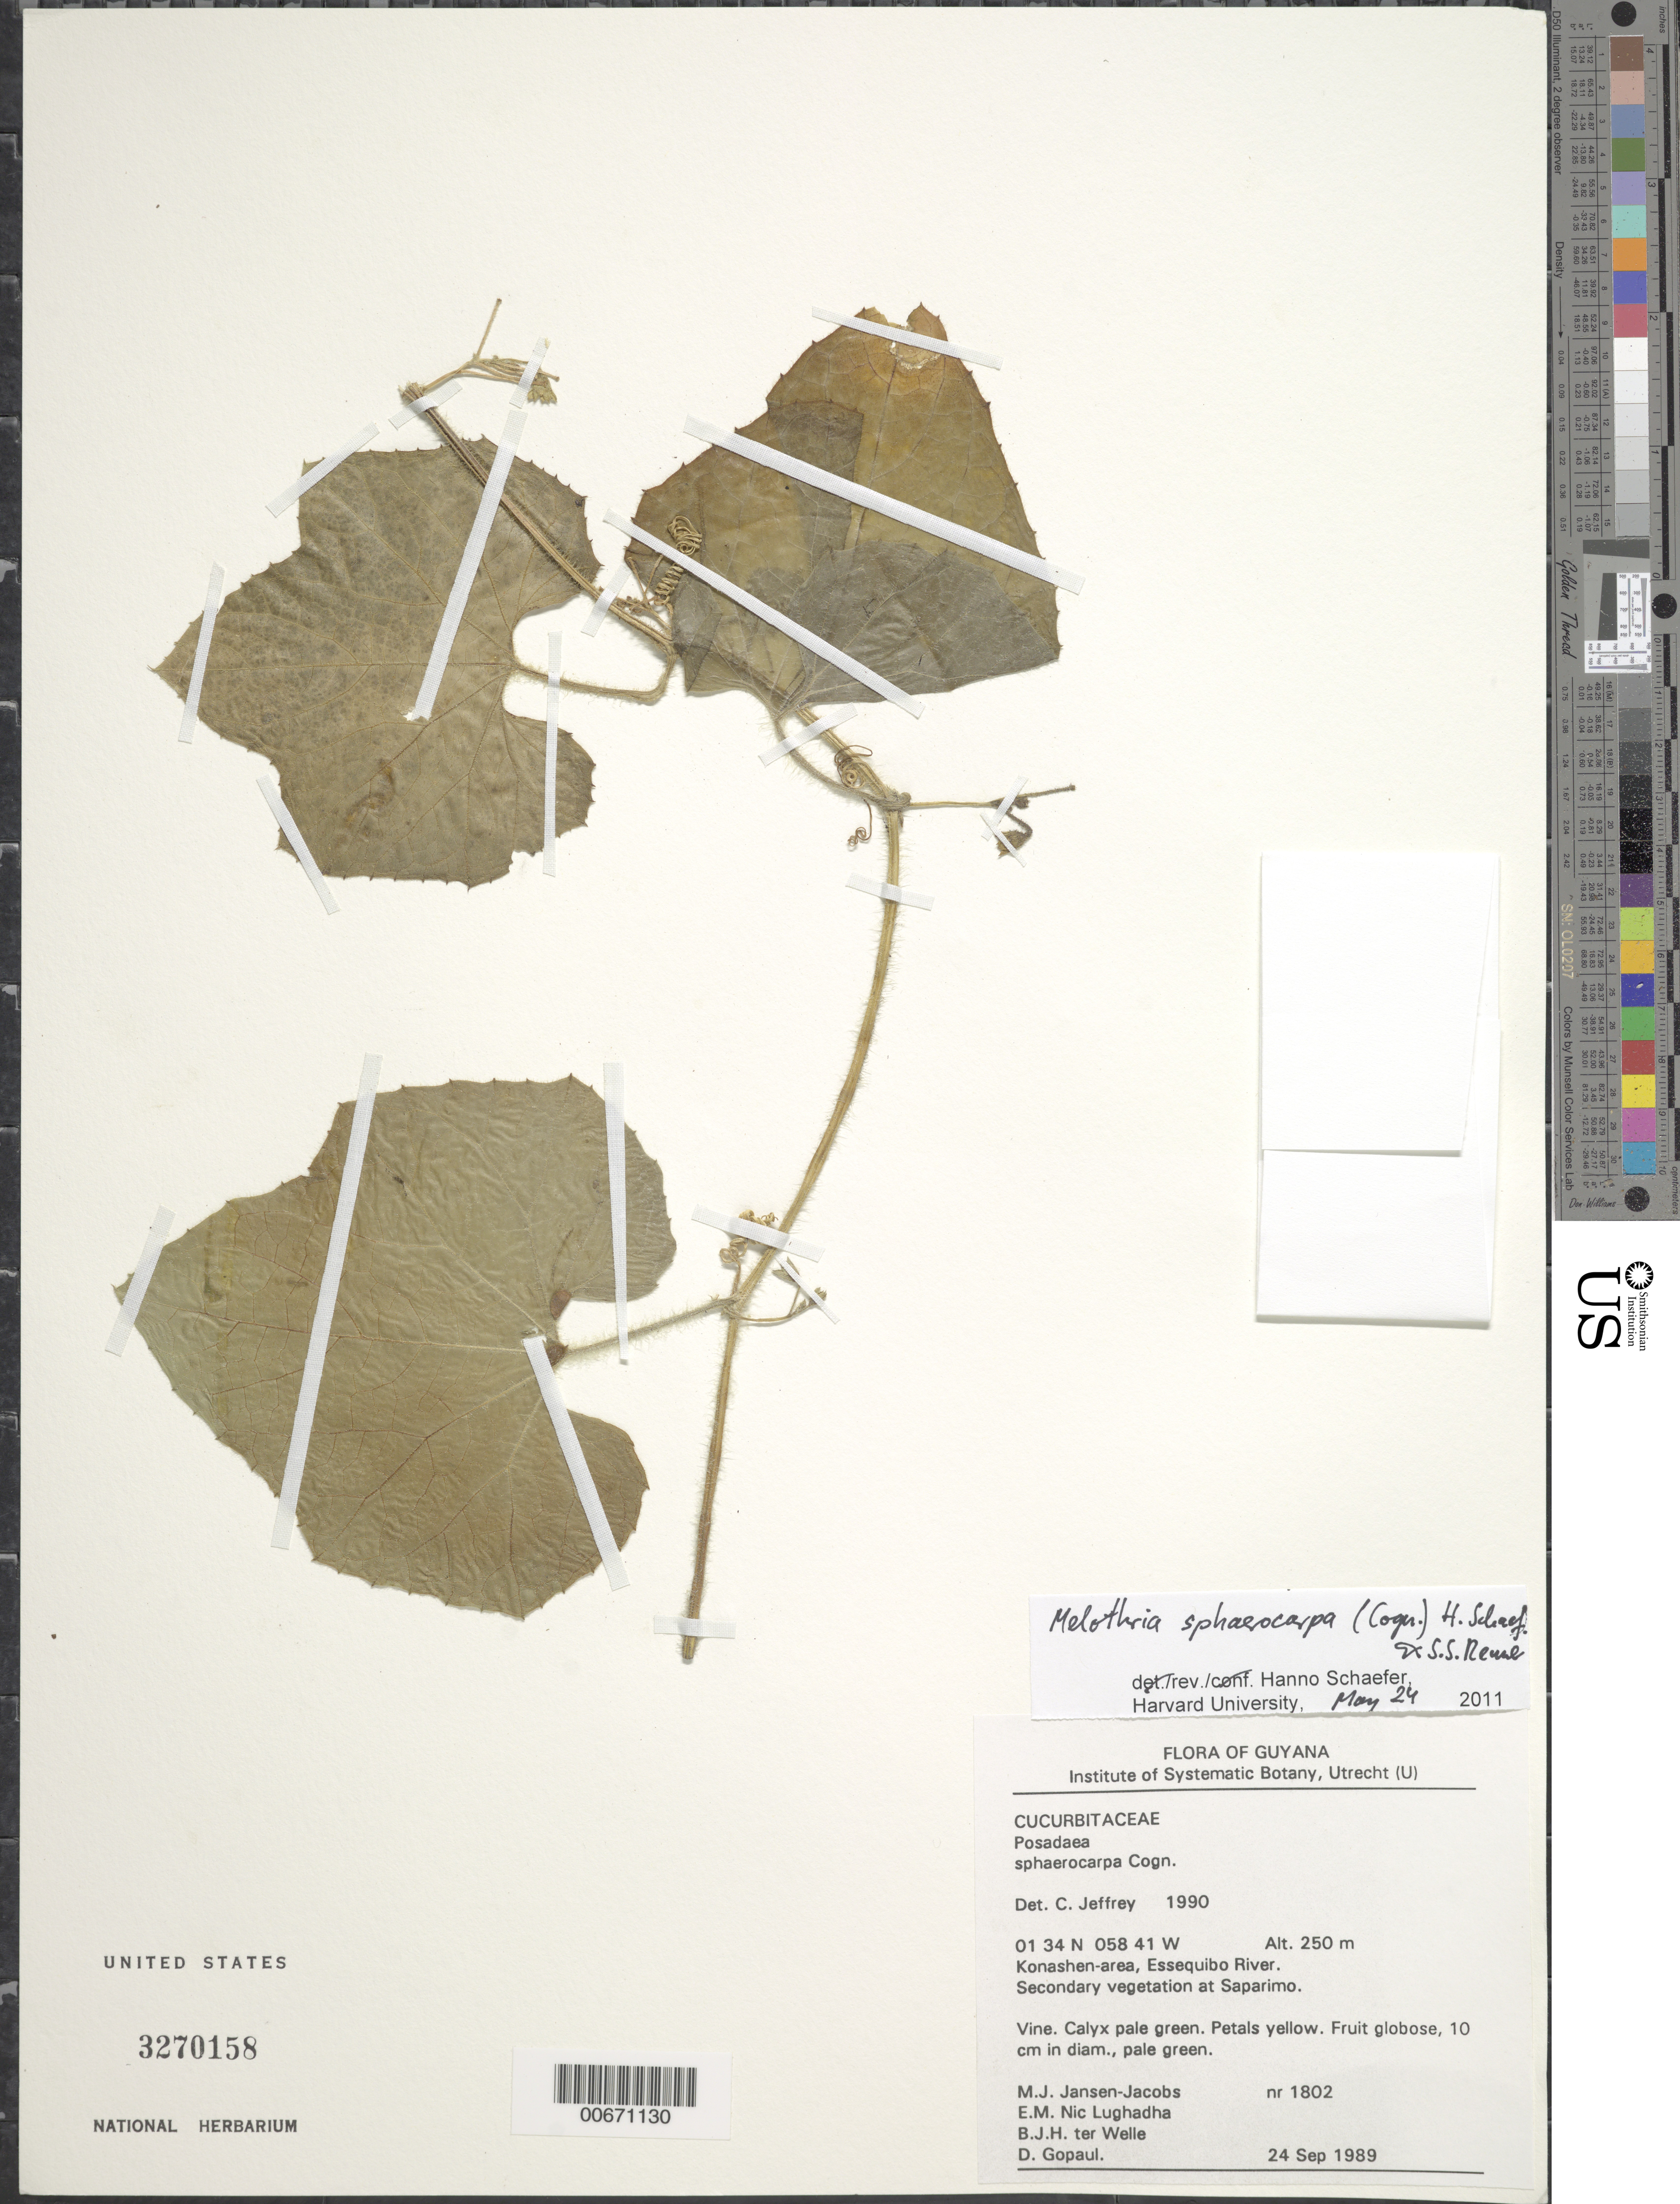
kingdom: Plantae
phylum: Tracheophyta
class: Magnoliopsida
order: Cucurbitales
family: Cucurbitaceae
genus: Posadaea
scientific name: Posadaea sphaerocarpa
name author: Cogn.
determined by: Jeffrey, C.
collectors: M. J. Jansen-Jacobs, E. Nic Lughadha, B. Welle & D. Gopaul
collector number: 1802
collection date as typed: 24-Sep-89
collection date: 1989-09-24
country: Guyana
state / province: U. Takutu-U. Essequibo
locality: Konashen-area, Essequibo River at Saparimo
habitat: Secondary vegetation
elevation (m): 250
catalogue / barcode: US 3270158